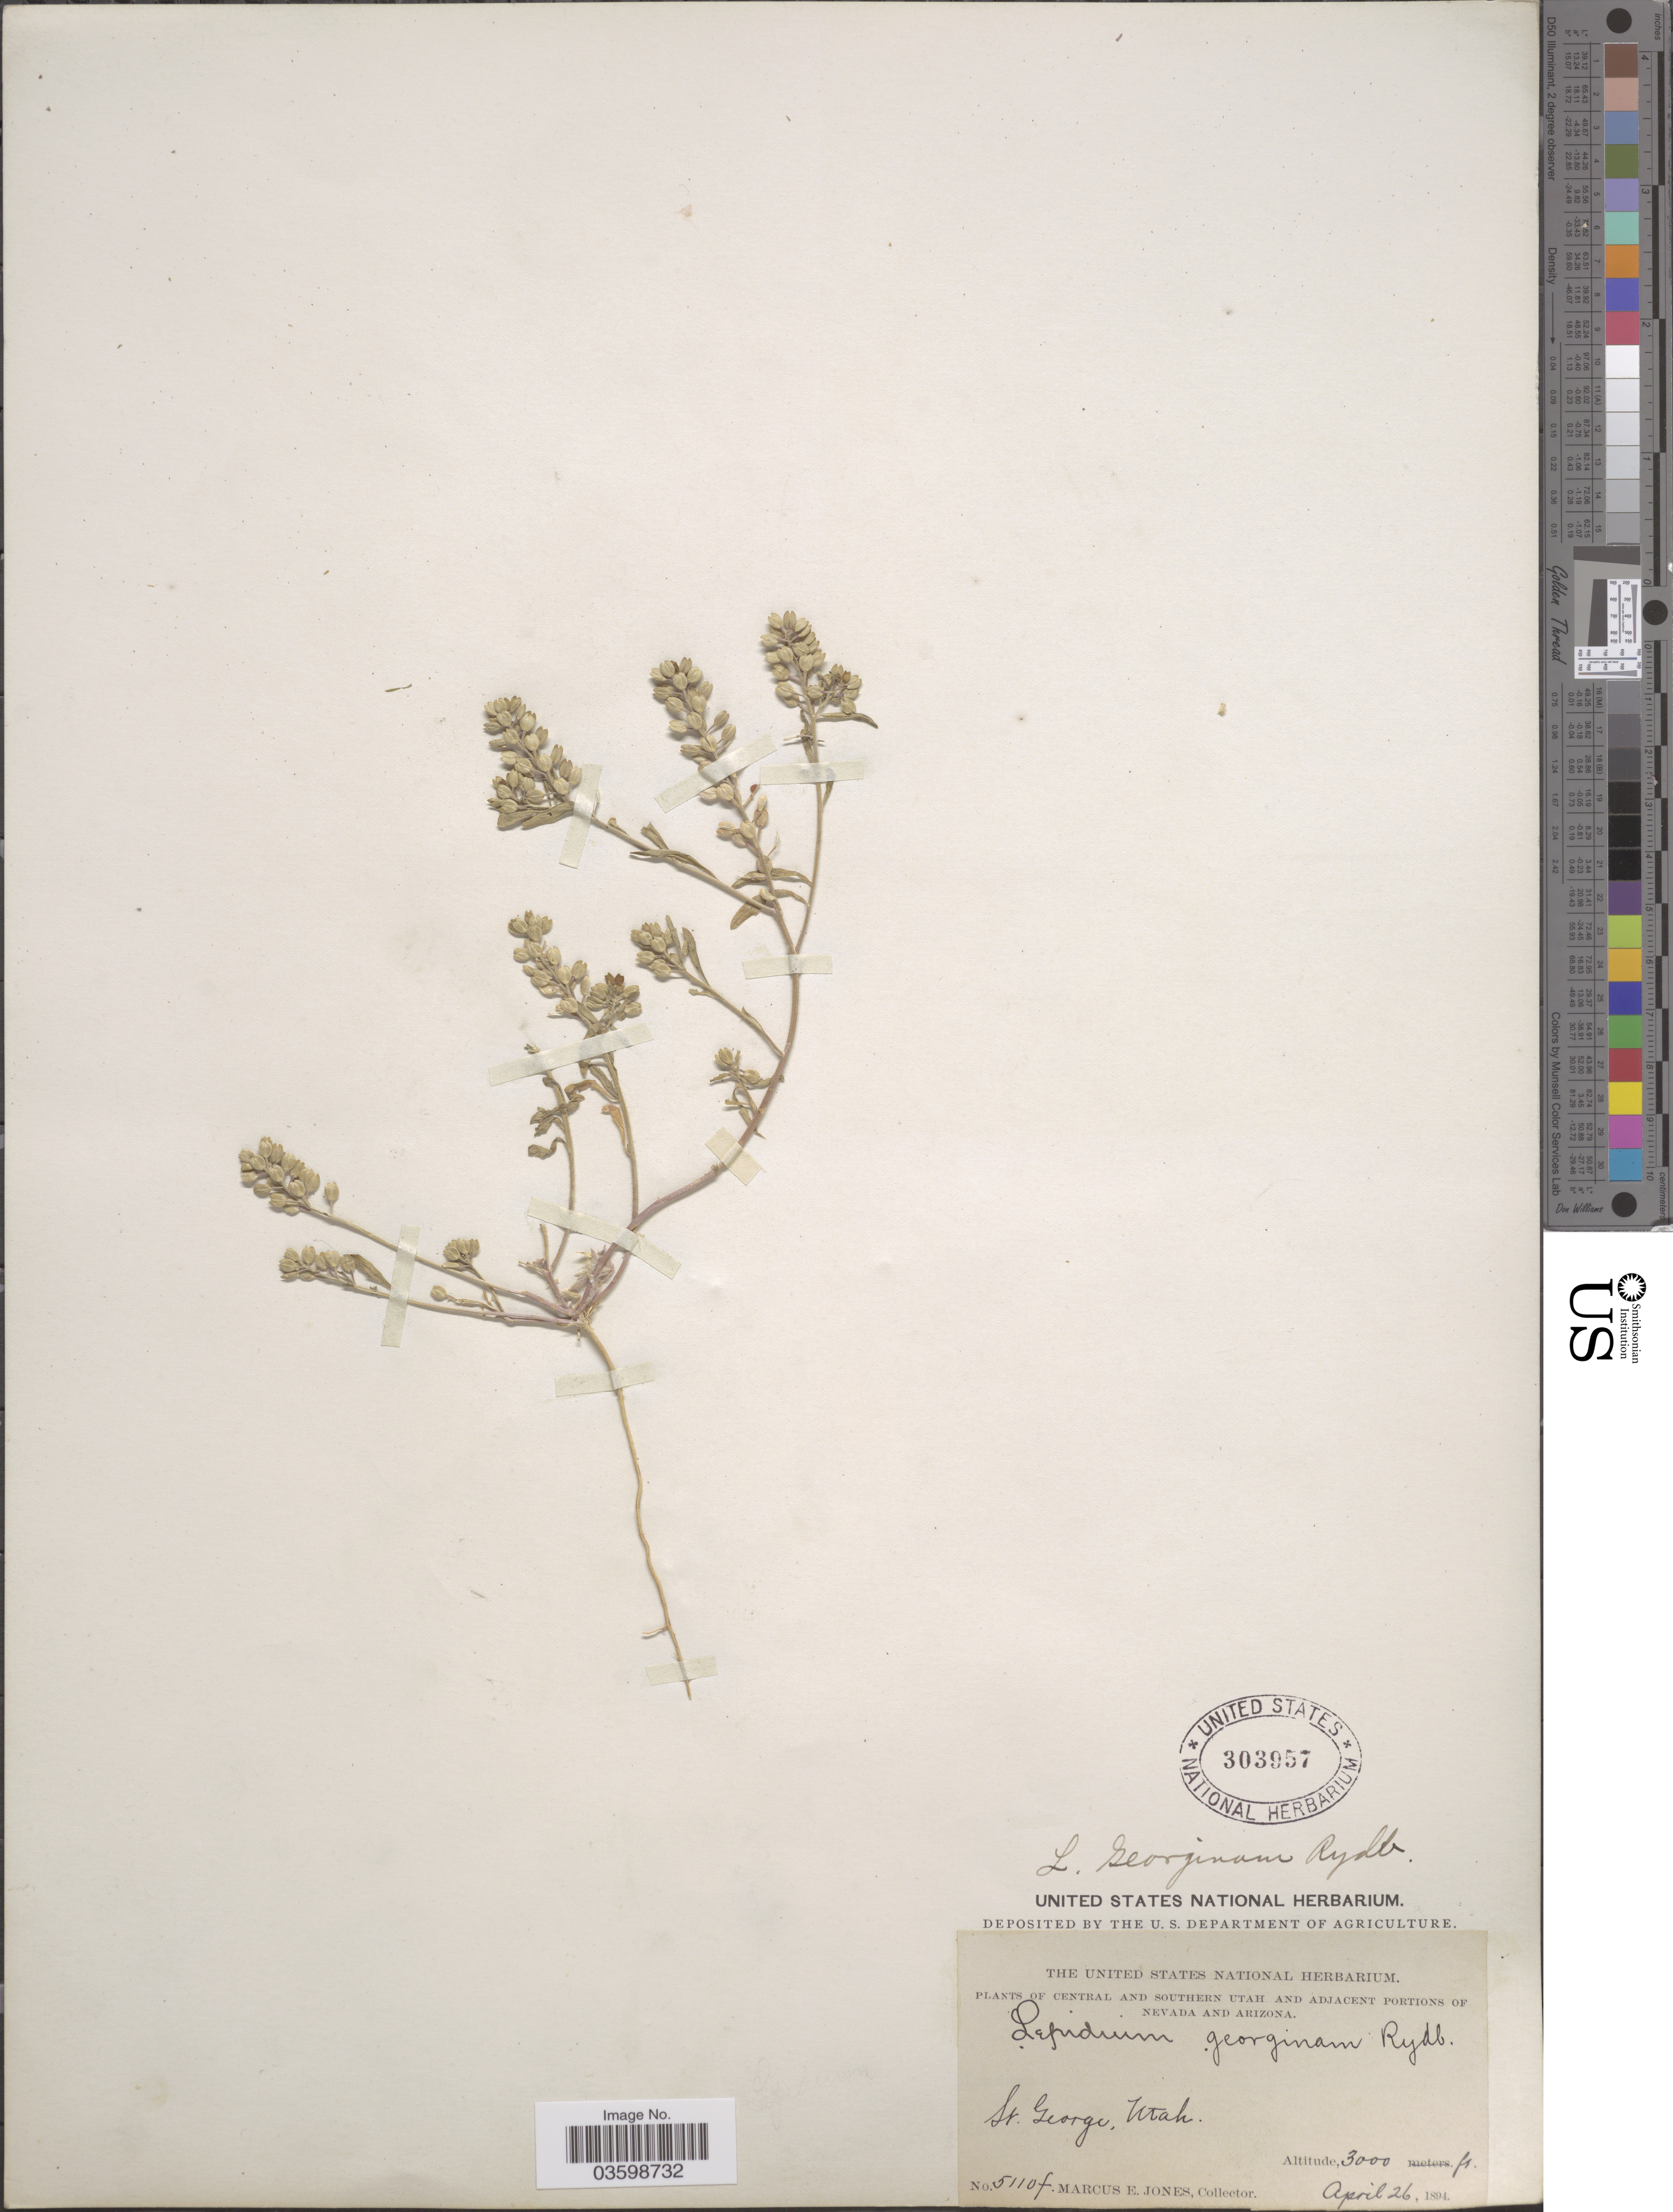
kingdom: Plantae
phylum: Tracheophyta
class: Magnoliopsida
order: Brassicales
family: Brassicaceae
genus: Lepidium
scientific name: Lepidium lasiocarpum var. georginum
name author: (Rydb.) C.L. Hitchc.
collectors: M. E. Jones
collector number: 5110f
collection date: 1894-04-26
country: United States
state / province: Utah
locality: Central and Southern Utah. St. George.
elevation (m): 914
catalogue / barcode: US 303957